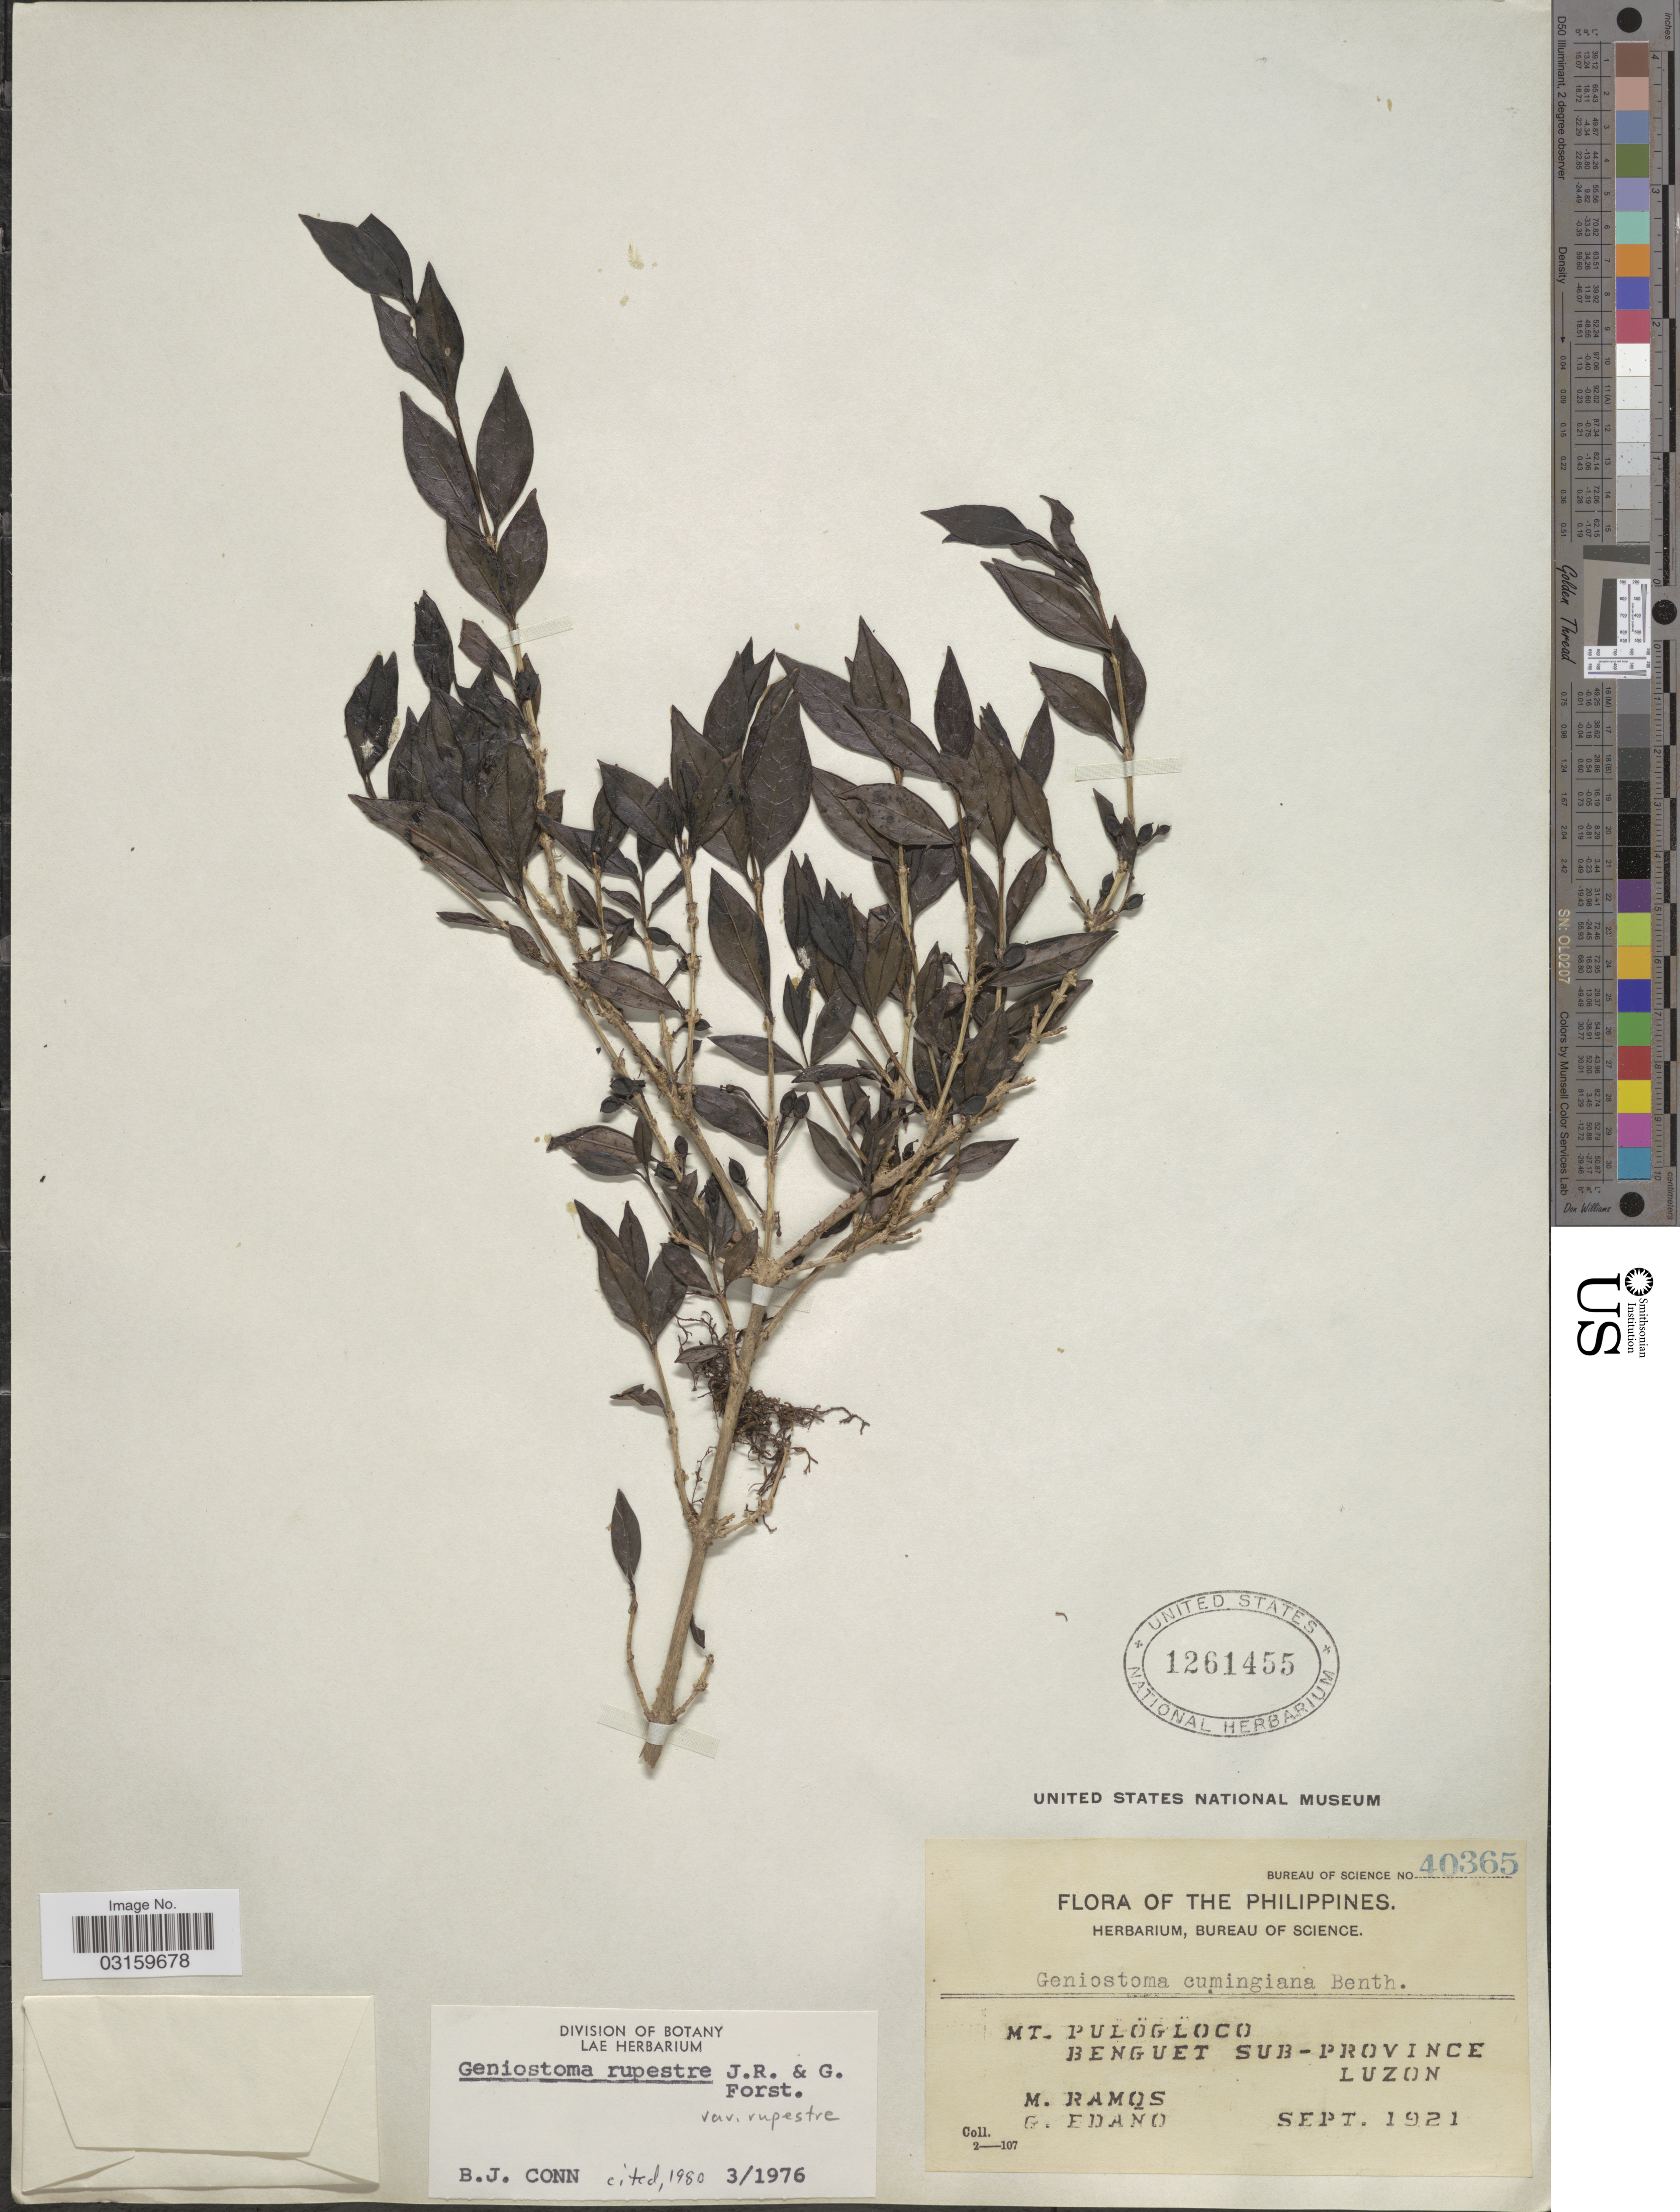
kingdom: Plantae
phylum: Tracheophyta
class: Magnoliopsida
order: Gentianales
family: Loganiaceae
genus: Geniostoma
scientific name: Geniostoma rupestre var. rupestre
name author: J.R. Forst. & G. Forst.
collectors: M. Ramos & G. Edaño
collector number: Bureau of Science 40365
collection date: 1921-09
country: Philippines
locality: Mt. Pulogloco, Benguet Sub-Province, Luzon.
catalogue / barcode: US 1261455